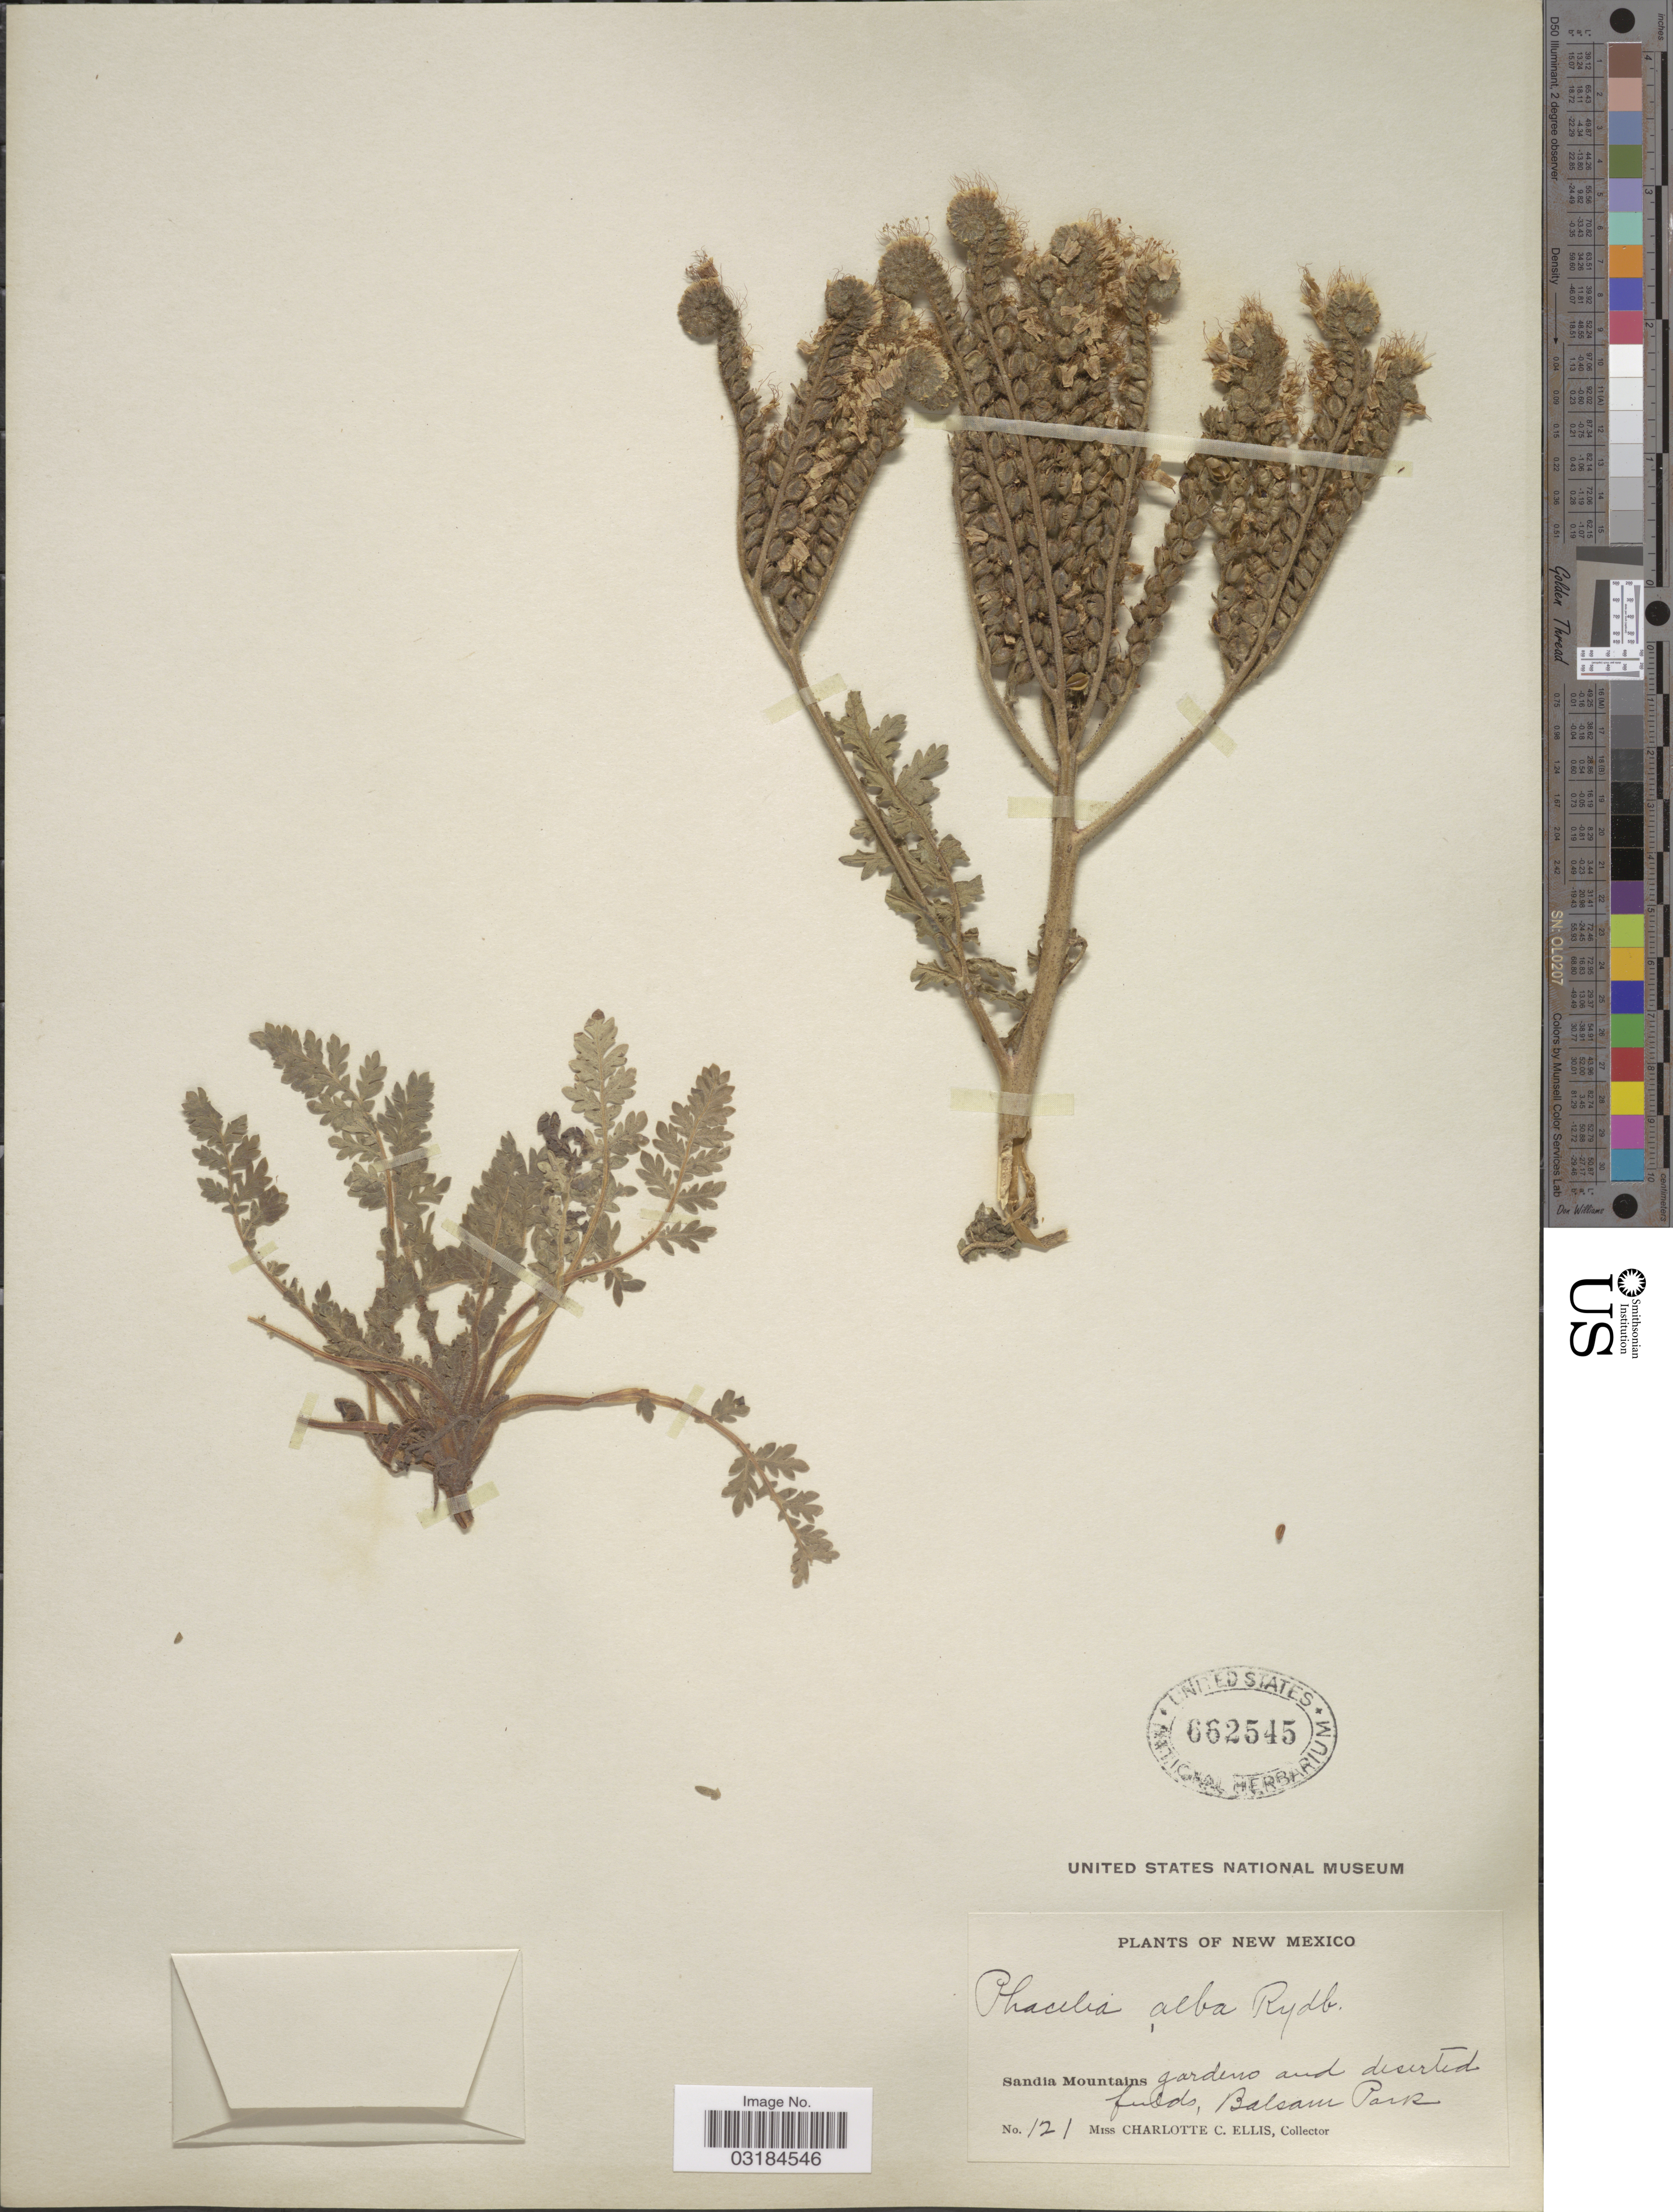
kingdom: Plantae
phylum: Tracheophyta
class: Magnoliopsida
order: Boraginales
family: Hydrophyllaceae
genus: Phacelia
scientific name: Phacelia alba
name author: Rydb.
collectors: C. C. Ellis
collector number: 121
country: United States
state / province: New Mexico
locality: Sandia Mountains, gardens and deserted fields, Balsam Park.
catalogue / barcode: US 662545